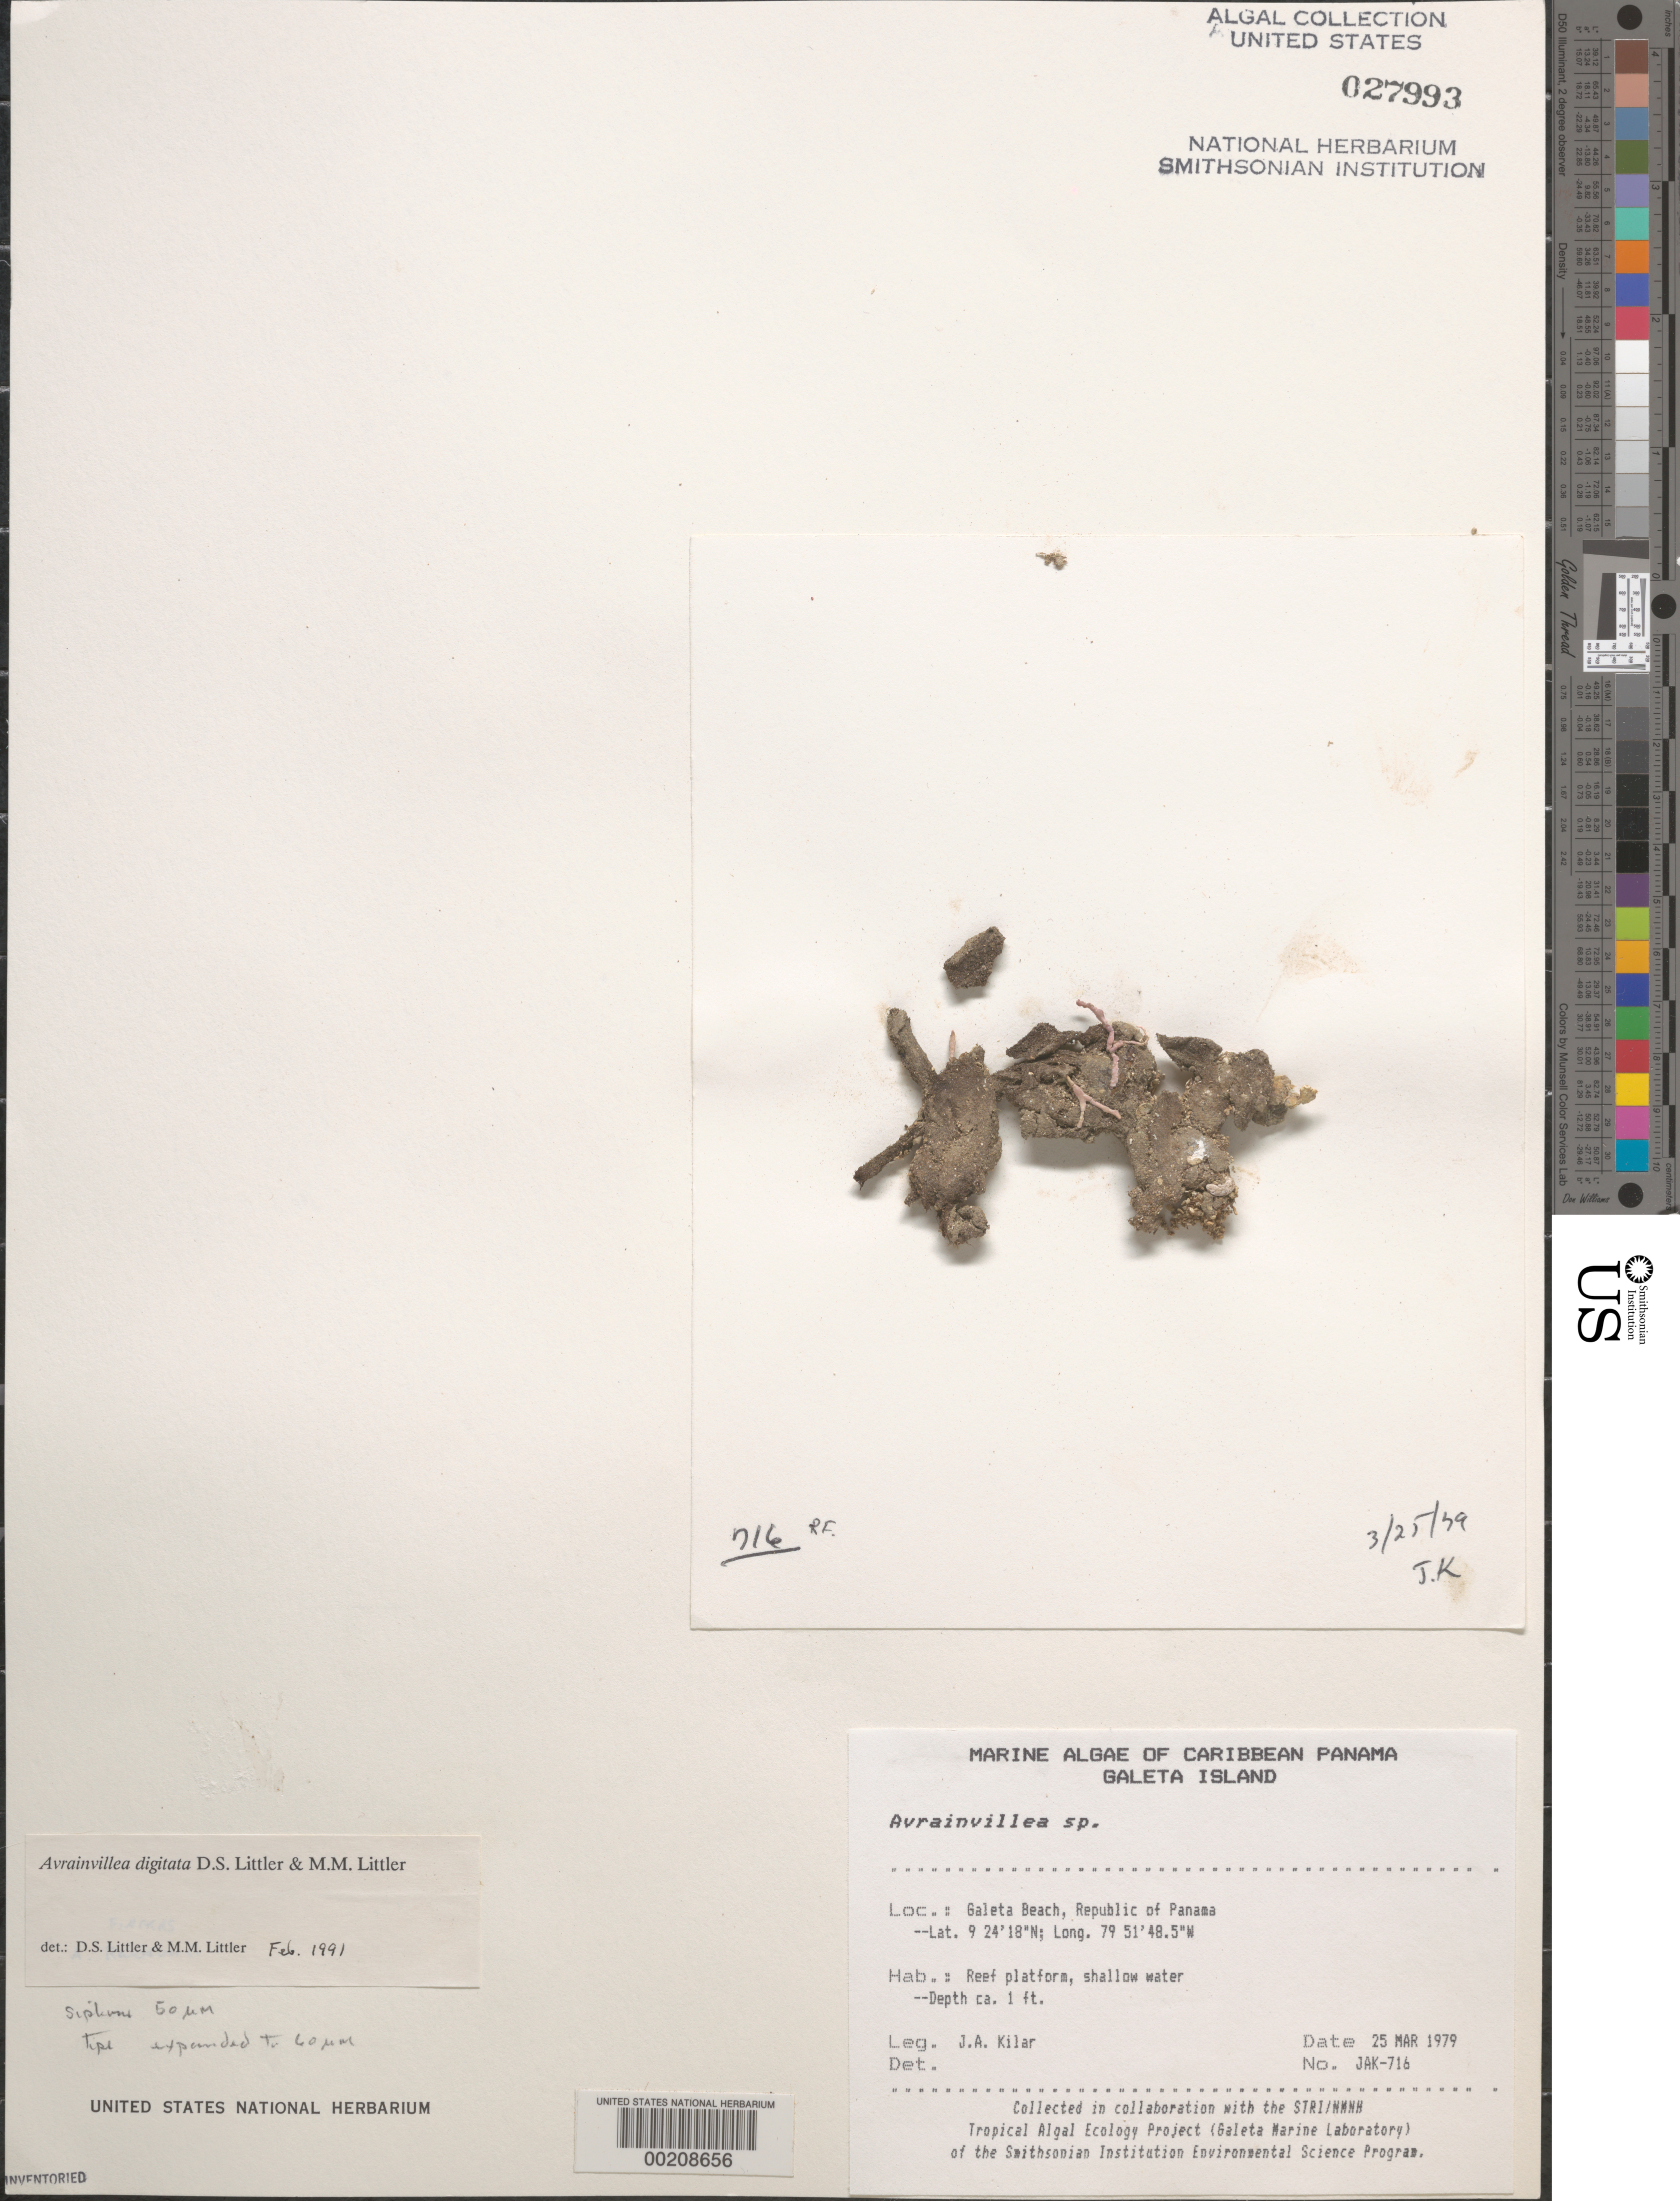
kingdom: Plantae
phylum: Chlorophyta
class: Ulvophyceae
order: Bryopsidales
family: Dichotomosiphonaceae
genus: Avrainvillea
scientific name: Avrainvillea digitata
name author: D.S. Littler & Littler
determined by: Littler, D. S.; Littler, M. M.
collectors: J. A. Kilar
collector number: JAK-716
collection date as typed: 25 Mar 1979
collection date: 1979-03-25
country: Panama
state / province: Colón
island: Galeta Island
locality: Galeta Beach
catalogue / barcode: US 27993